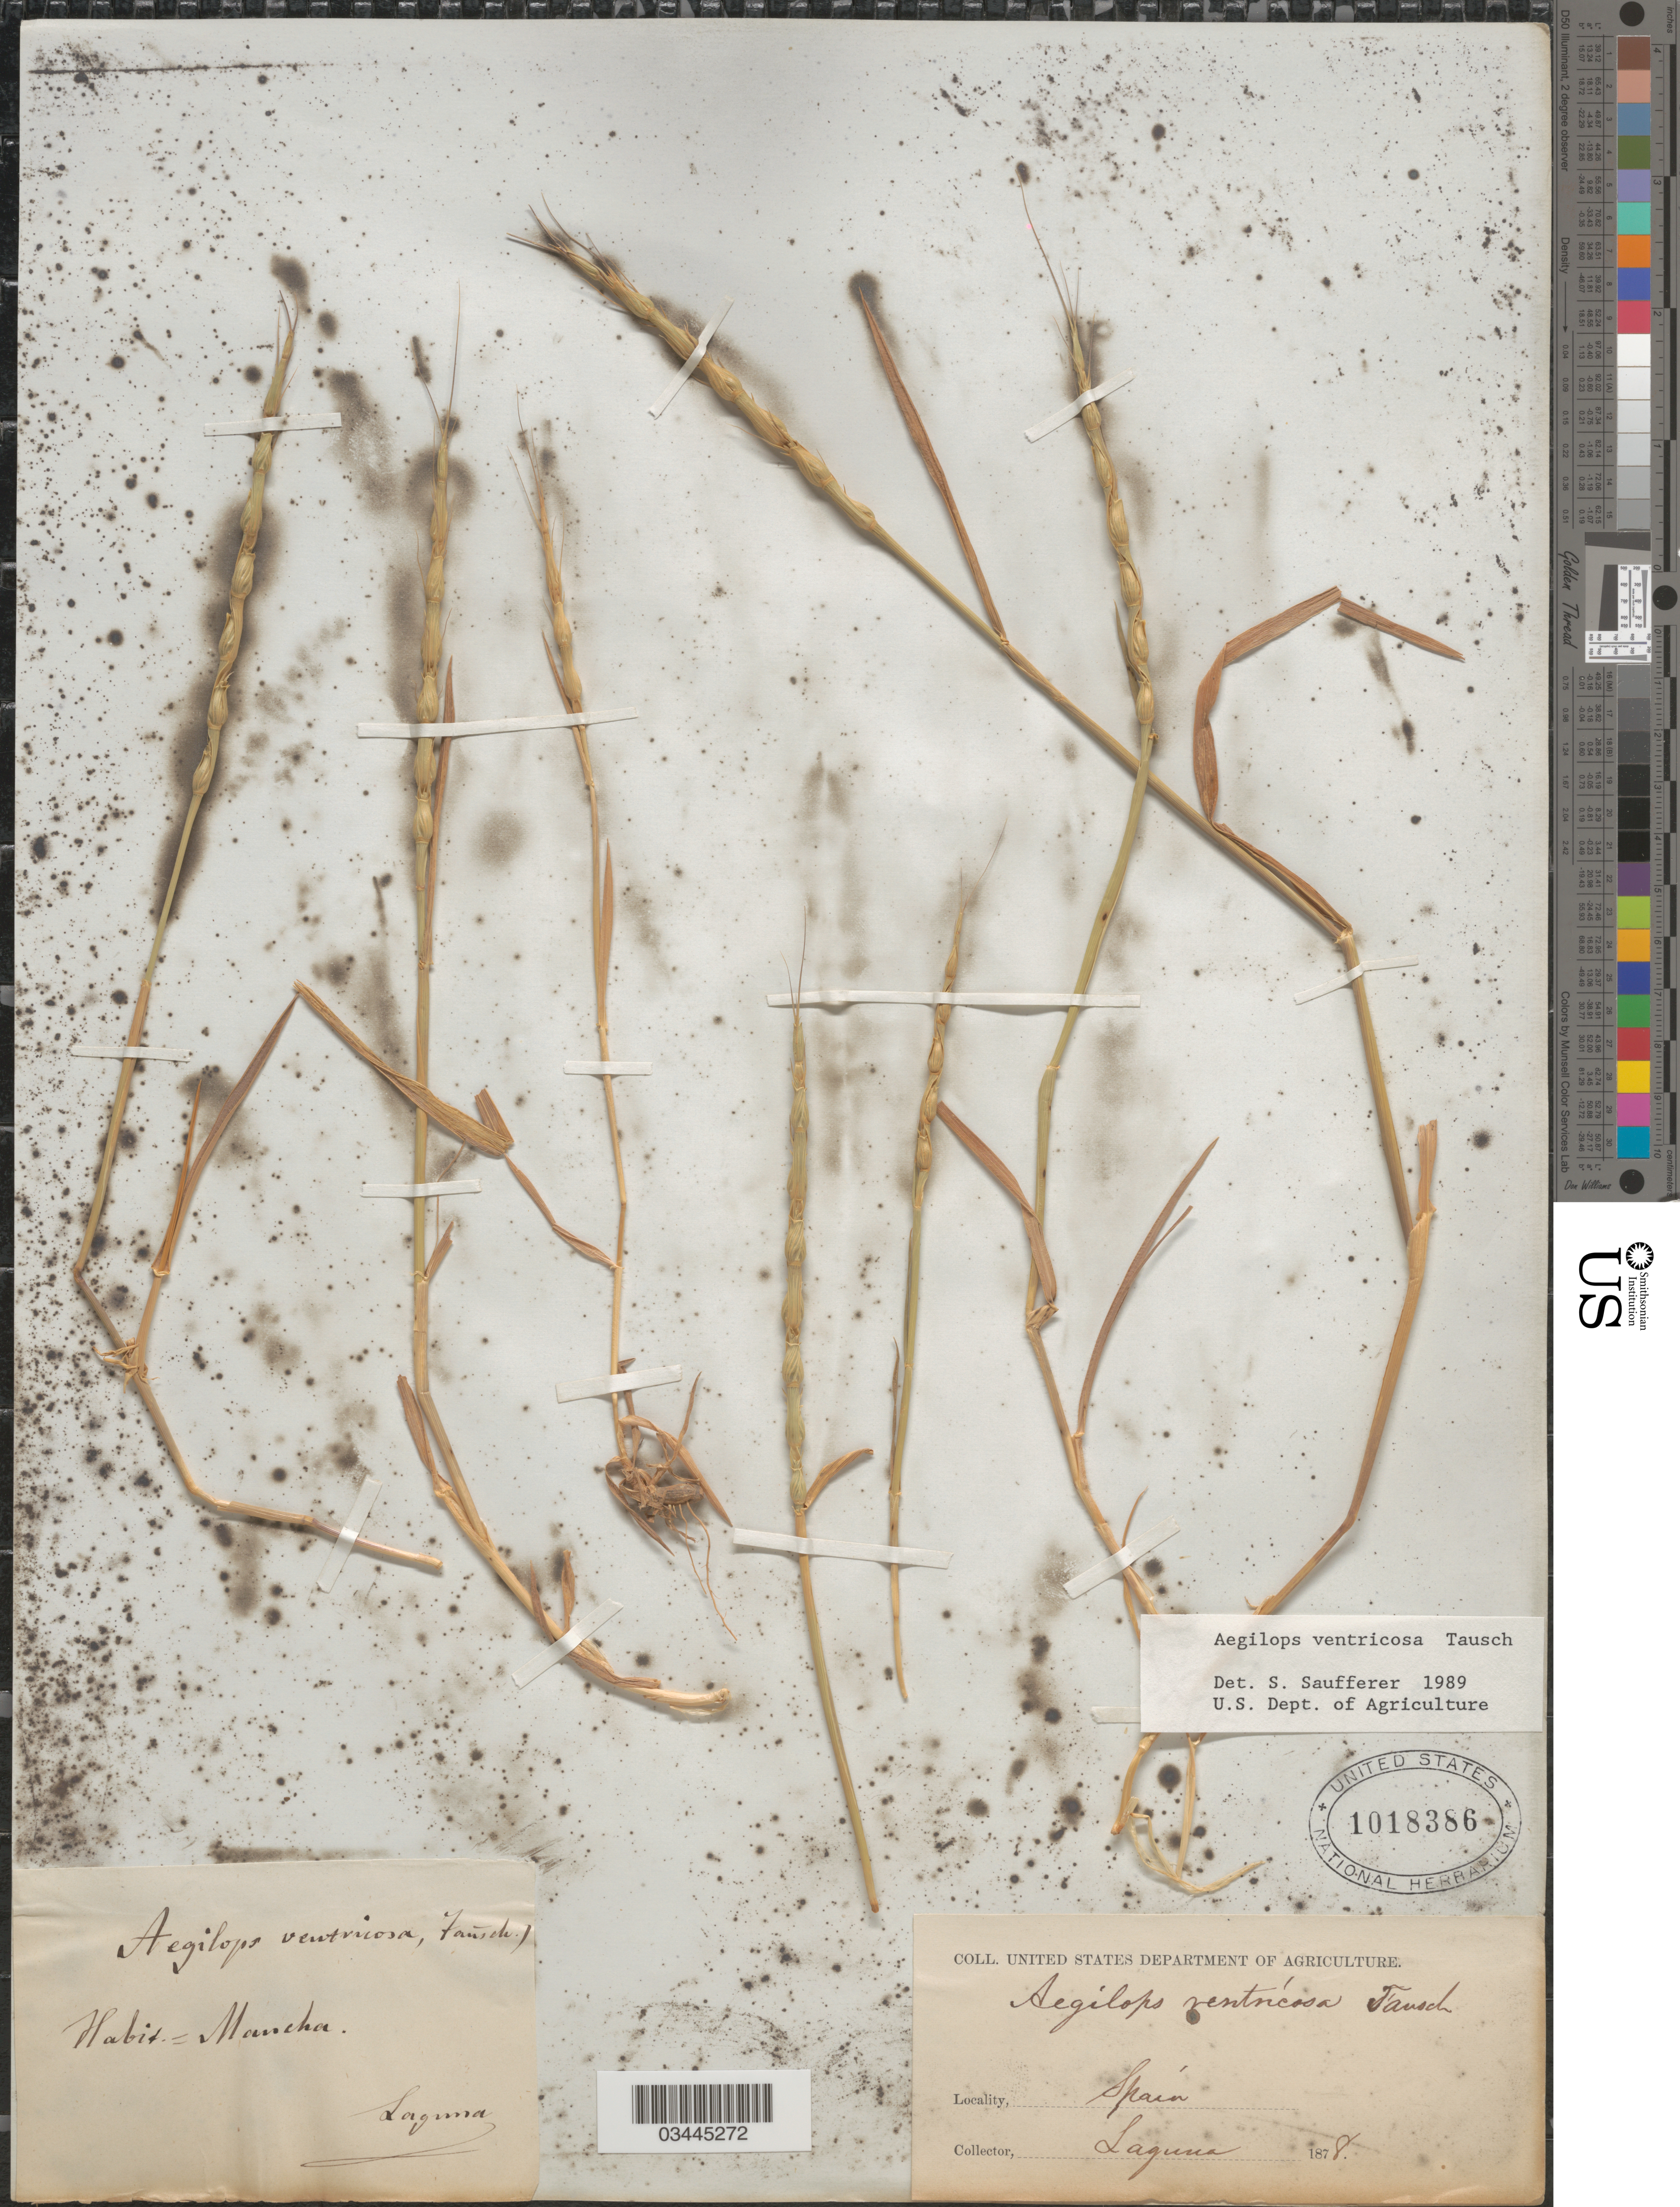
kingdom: Plantae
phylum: Tracheophyta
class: Liliopsida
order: Poales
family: Poaceae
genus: Aegilops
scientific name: Aegilops ventricosa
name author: Tausch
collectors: -. Laguna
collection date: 1878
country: Spain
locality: Mancha.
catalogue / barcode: US 1018386